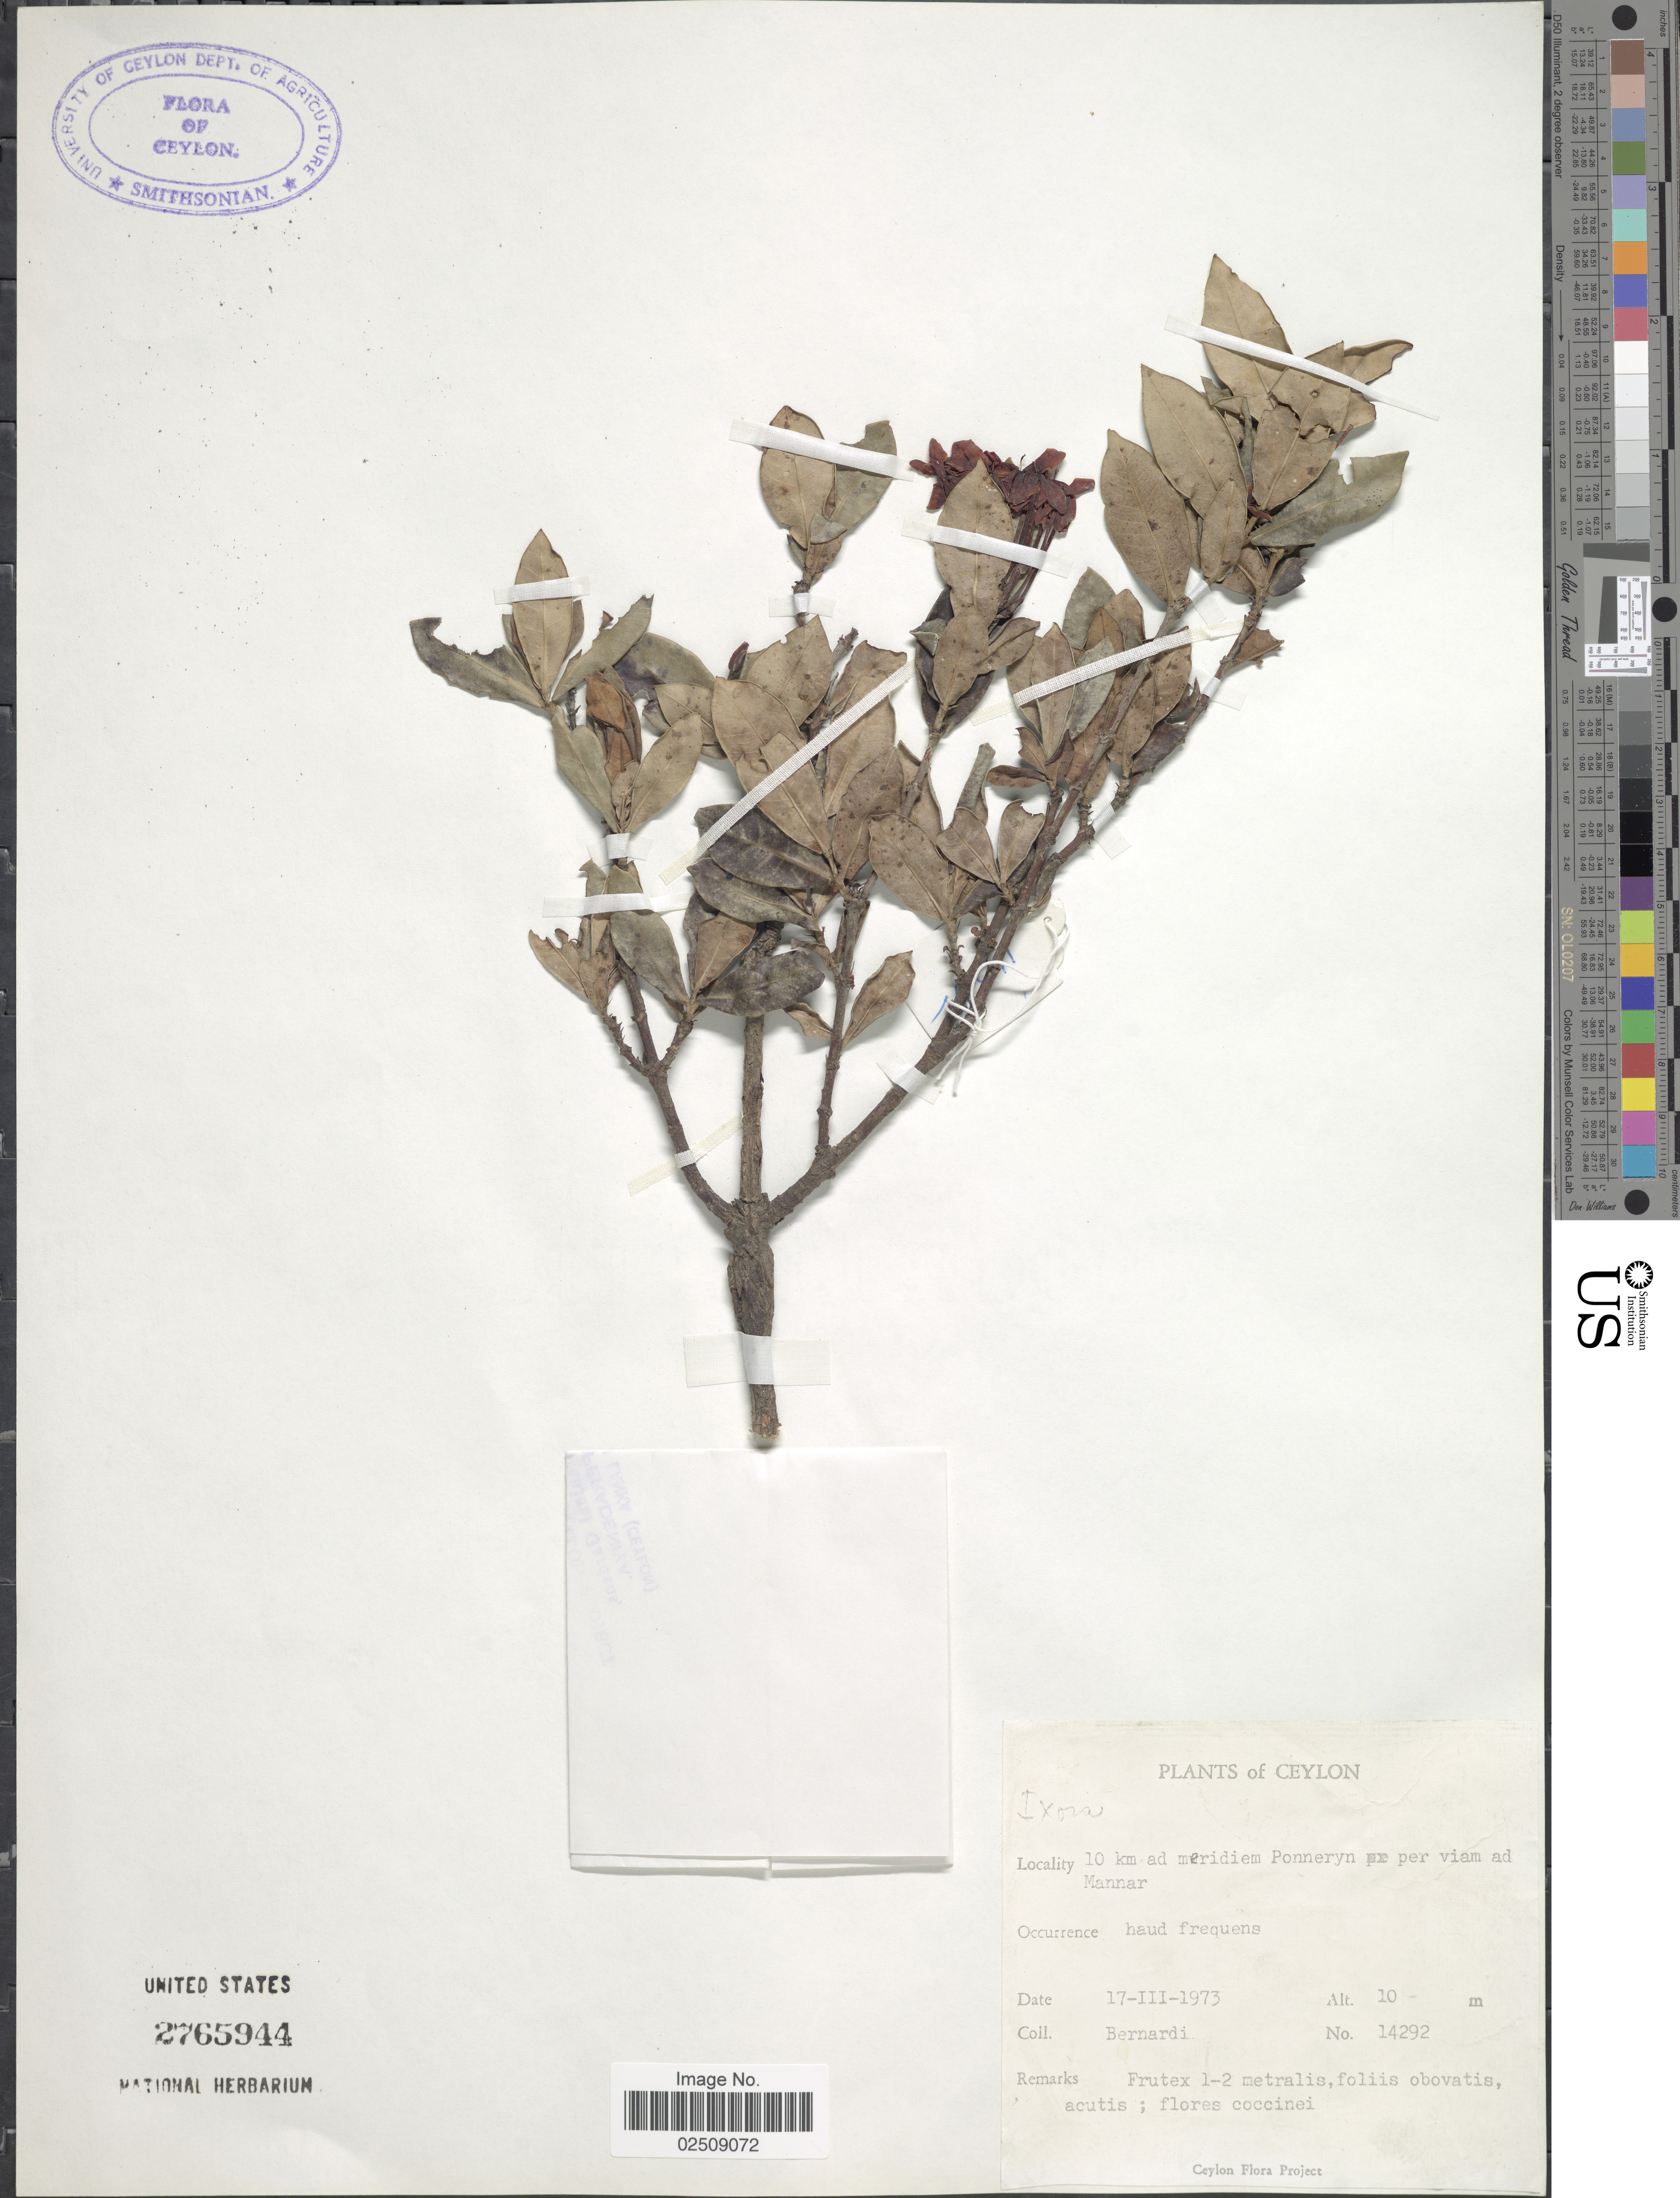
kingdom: Plantae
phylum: Tracheophyta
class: Magnoliopsida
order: Gentianales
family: Rubiaceae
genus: Ixora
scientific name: Ixora coccinea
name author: L.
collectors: Bernardi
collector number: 14292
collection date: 1973-03-17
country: Sri Lanka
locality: Ceylon. 10 km ad meridiem Ponneryn per viam ad Mannar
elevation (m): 10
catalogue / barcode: US 2765944